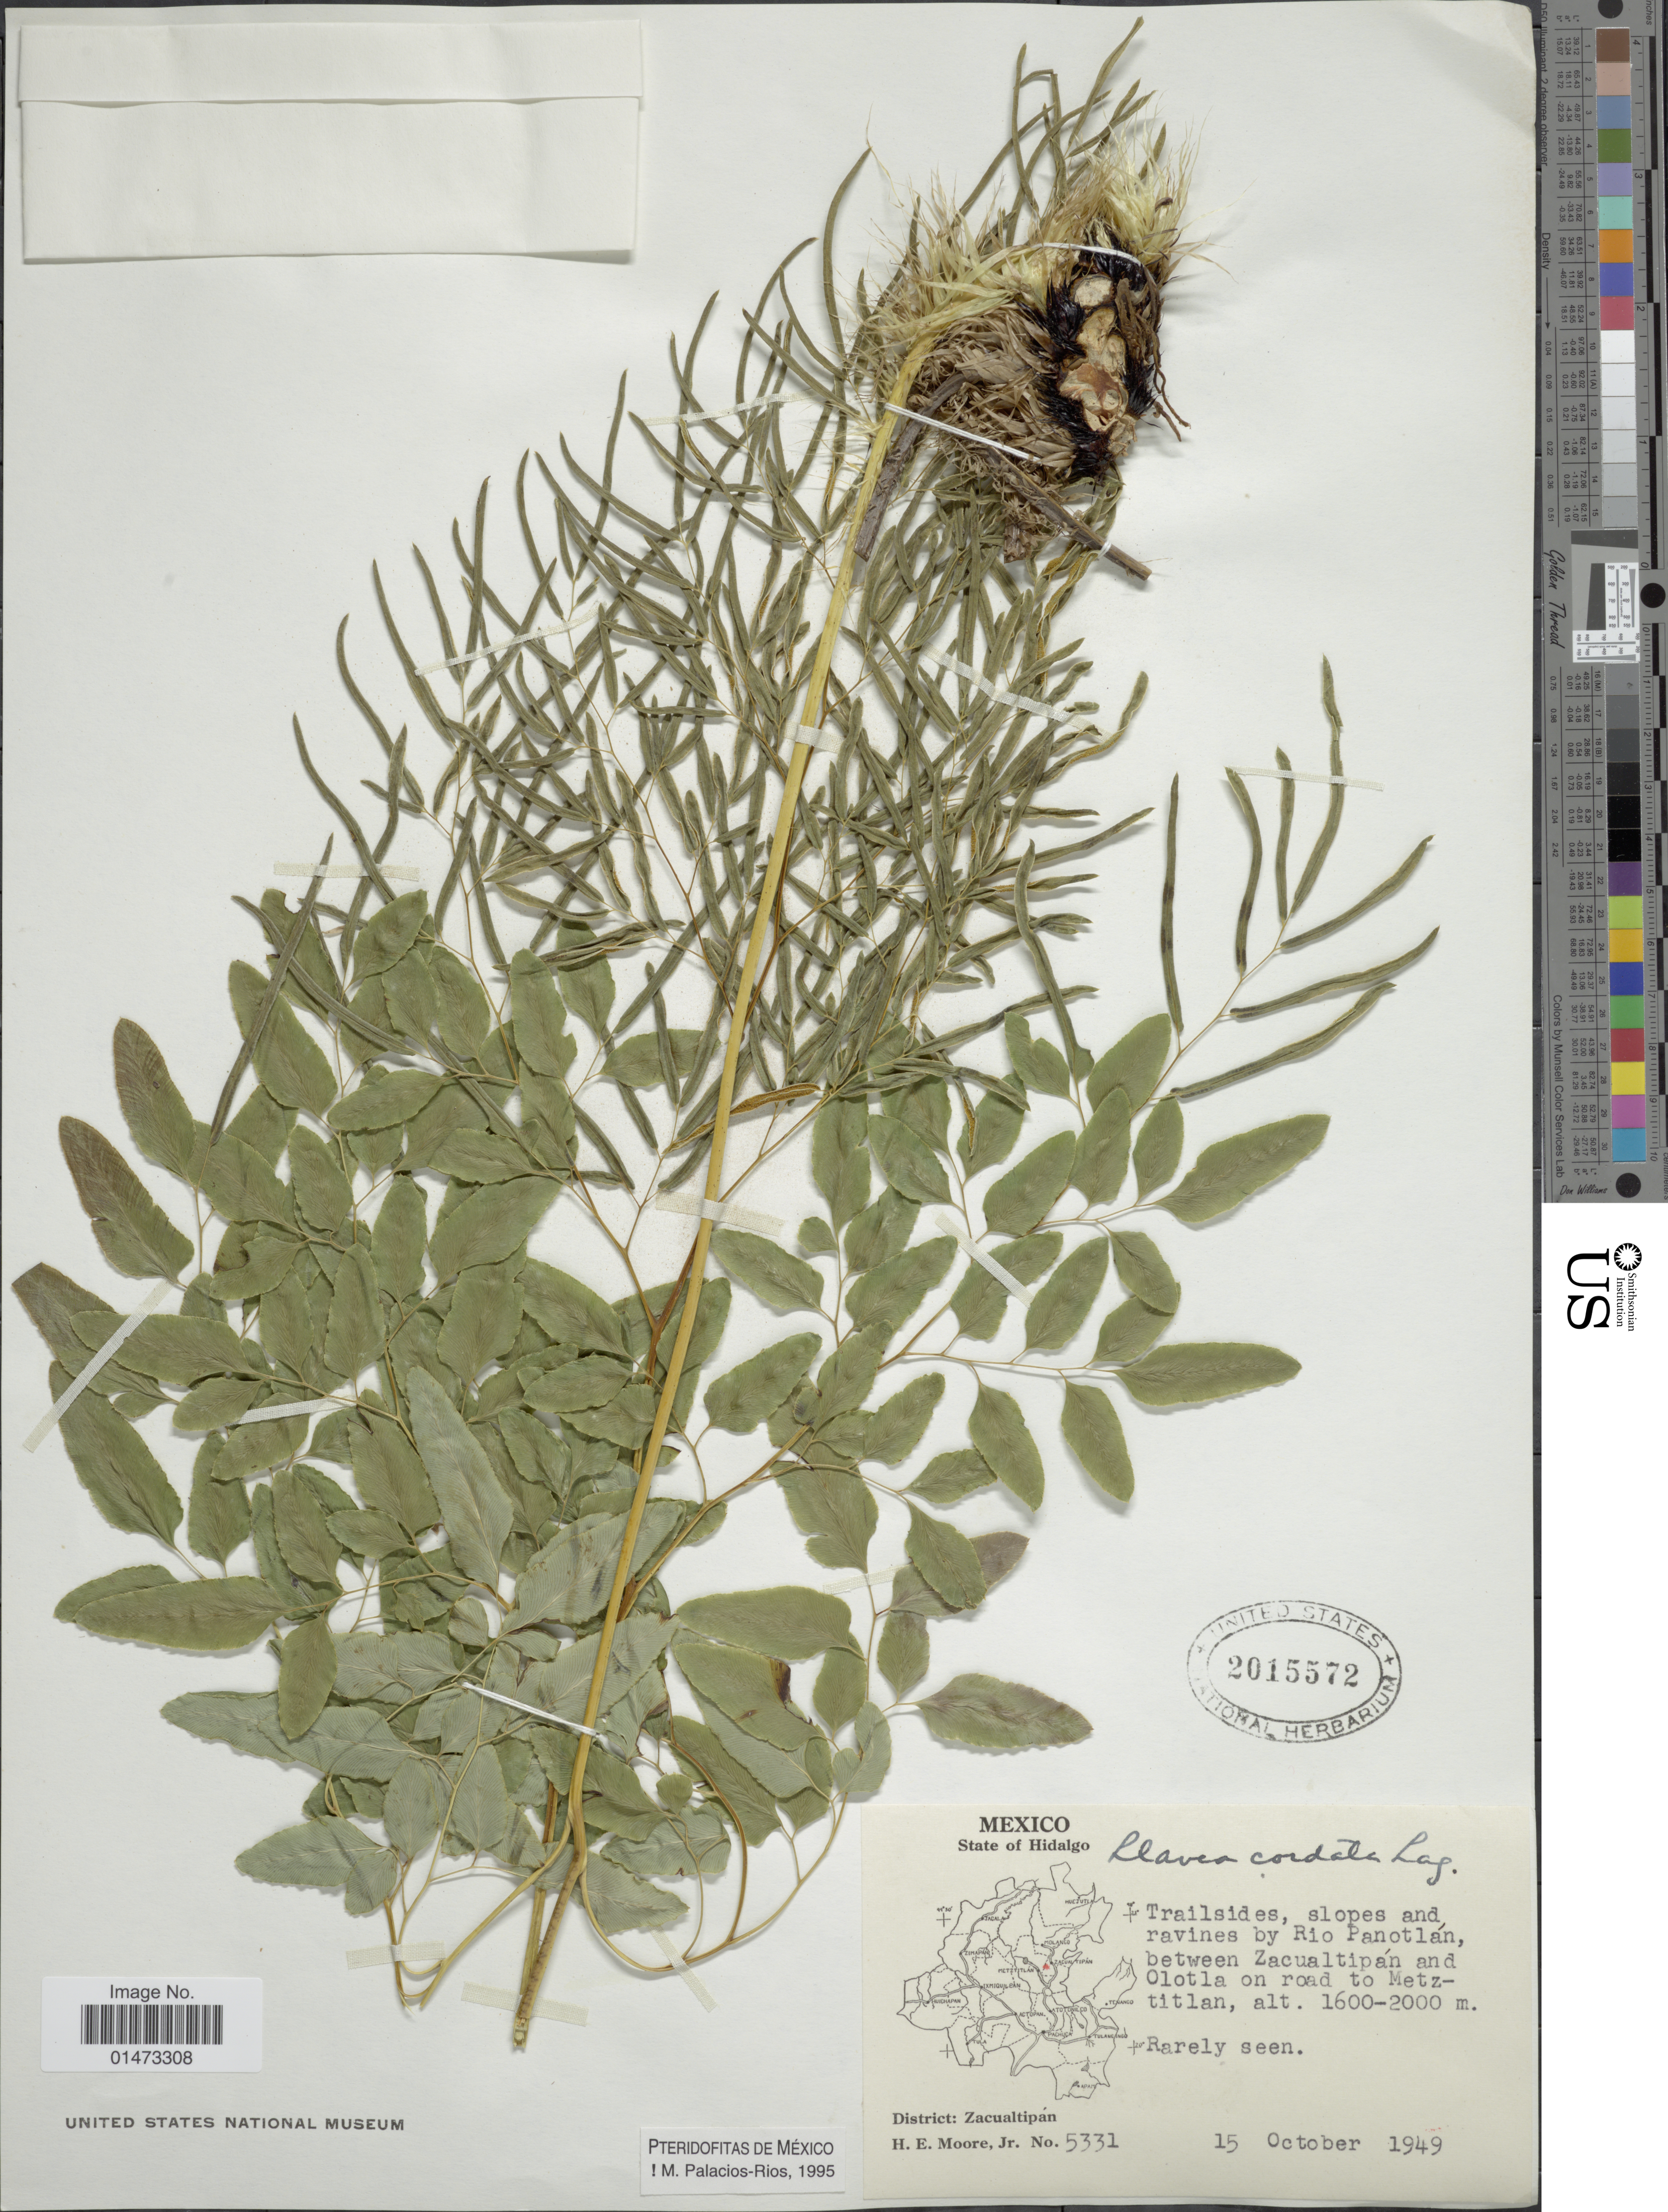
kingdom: Plantae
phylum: Tracheophyta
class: Polypodiopsida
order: Polypodiales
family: Pteridaceae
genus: Llavea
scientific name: Llavea cordifolia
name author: Lag.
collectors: H. Moore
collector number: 5331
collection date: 1949-10-15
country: Mexico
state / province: Hidalgo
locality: Trailsides, slopes and ravines by Rio Panotlán, between Zacualtipán and Olotla on road to Metztitlan, district: Zacualtipán.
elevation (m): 1600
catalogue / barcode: US 2015572